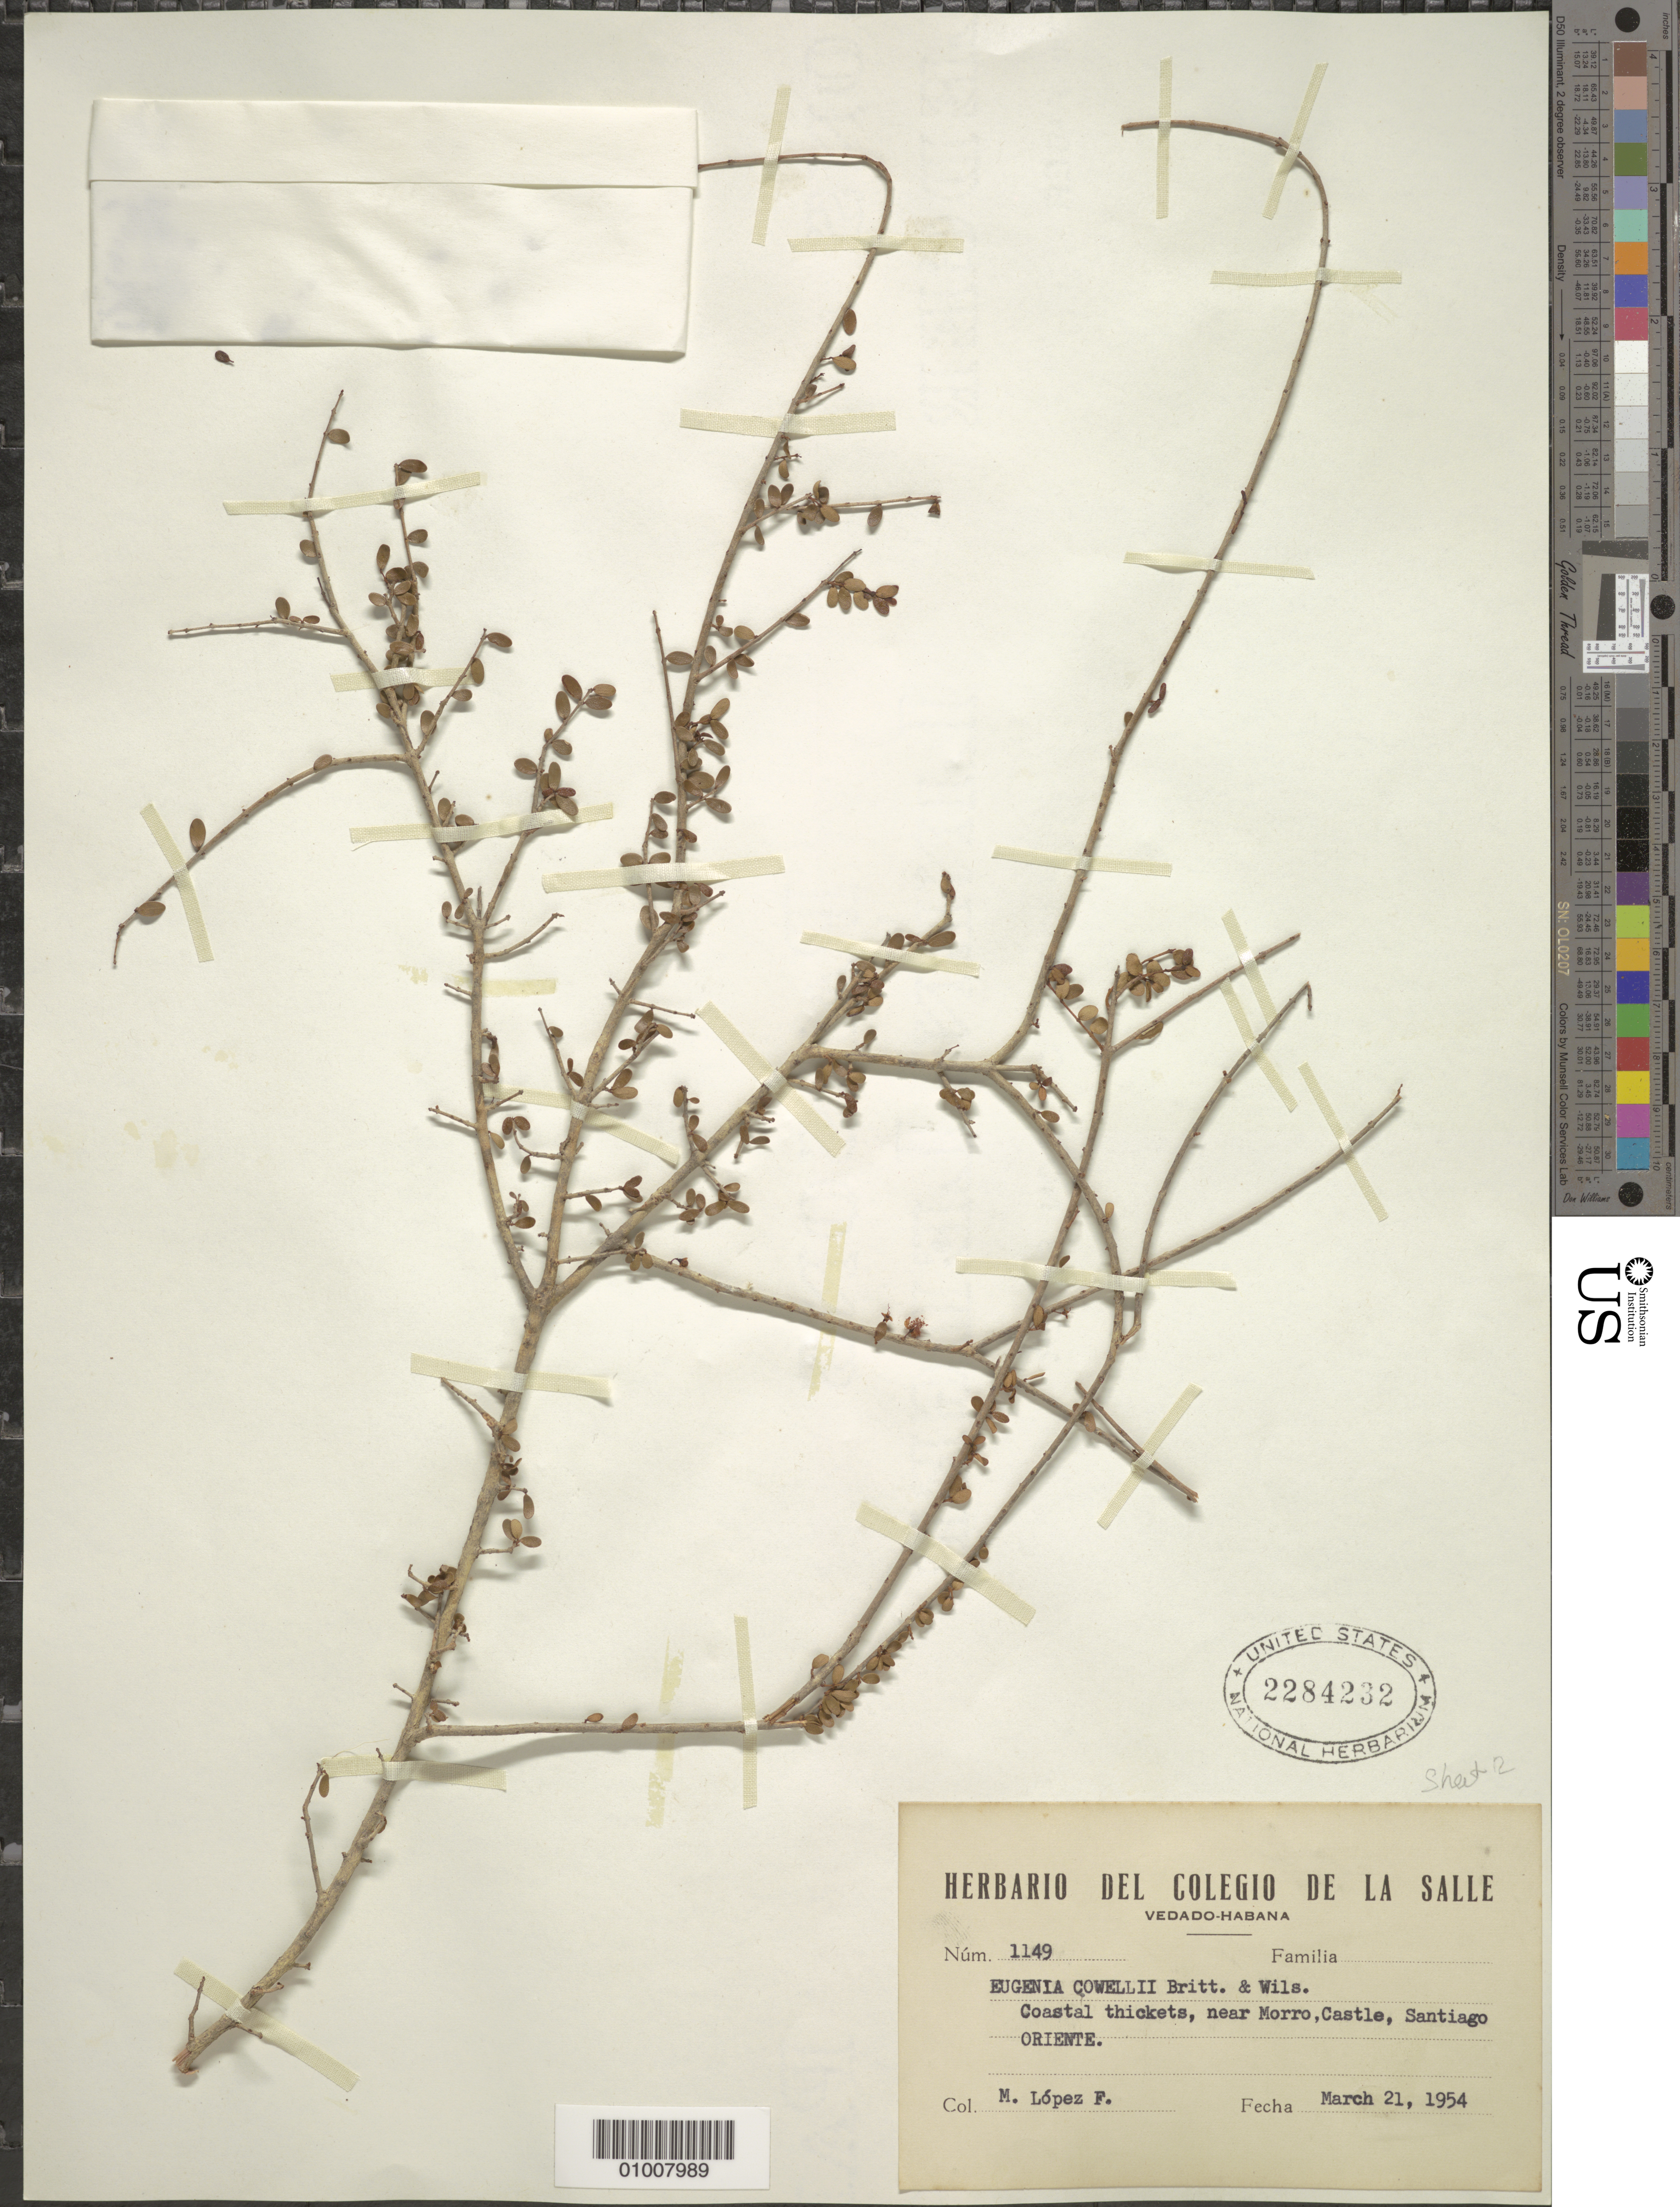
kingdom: Plantae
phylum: Tracheophyta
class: Magnoliopsida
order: Myrtales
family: Myrtaceae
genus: Eugenia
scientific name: Eugenia cowellii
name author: Britton & P. Wilson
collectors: M. López Figueiras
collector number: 1149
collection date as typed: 21 Mar 1954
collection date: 1954-03-21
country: Cuba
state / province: Santiago de Cuba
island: Cuba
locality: Near Morro, Castle, Santiago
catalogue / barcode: US 2284232